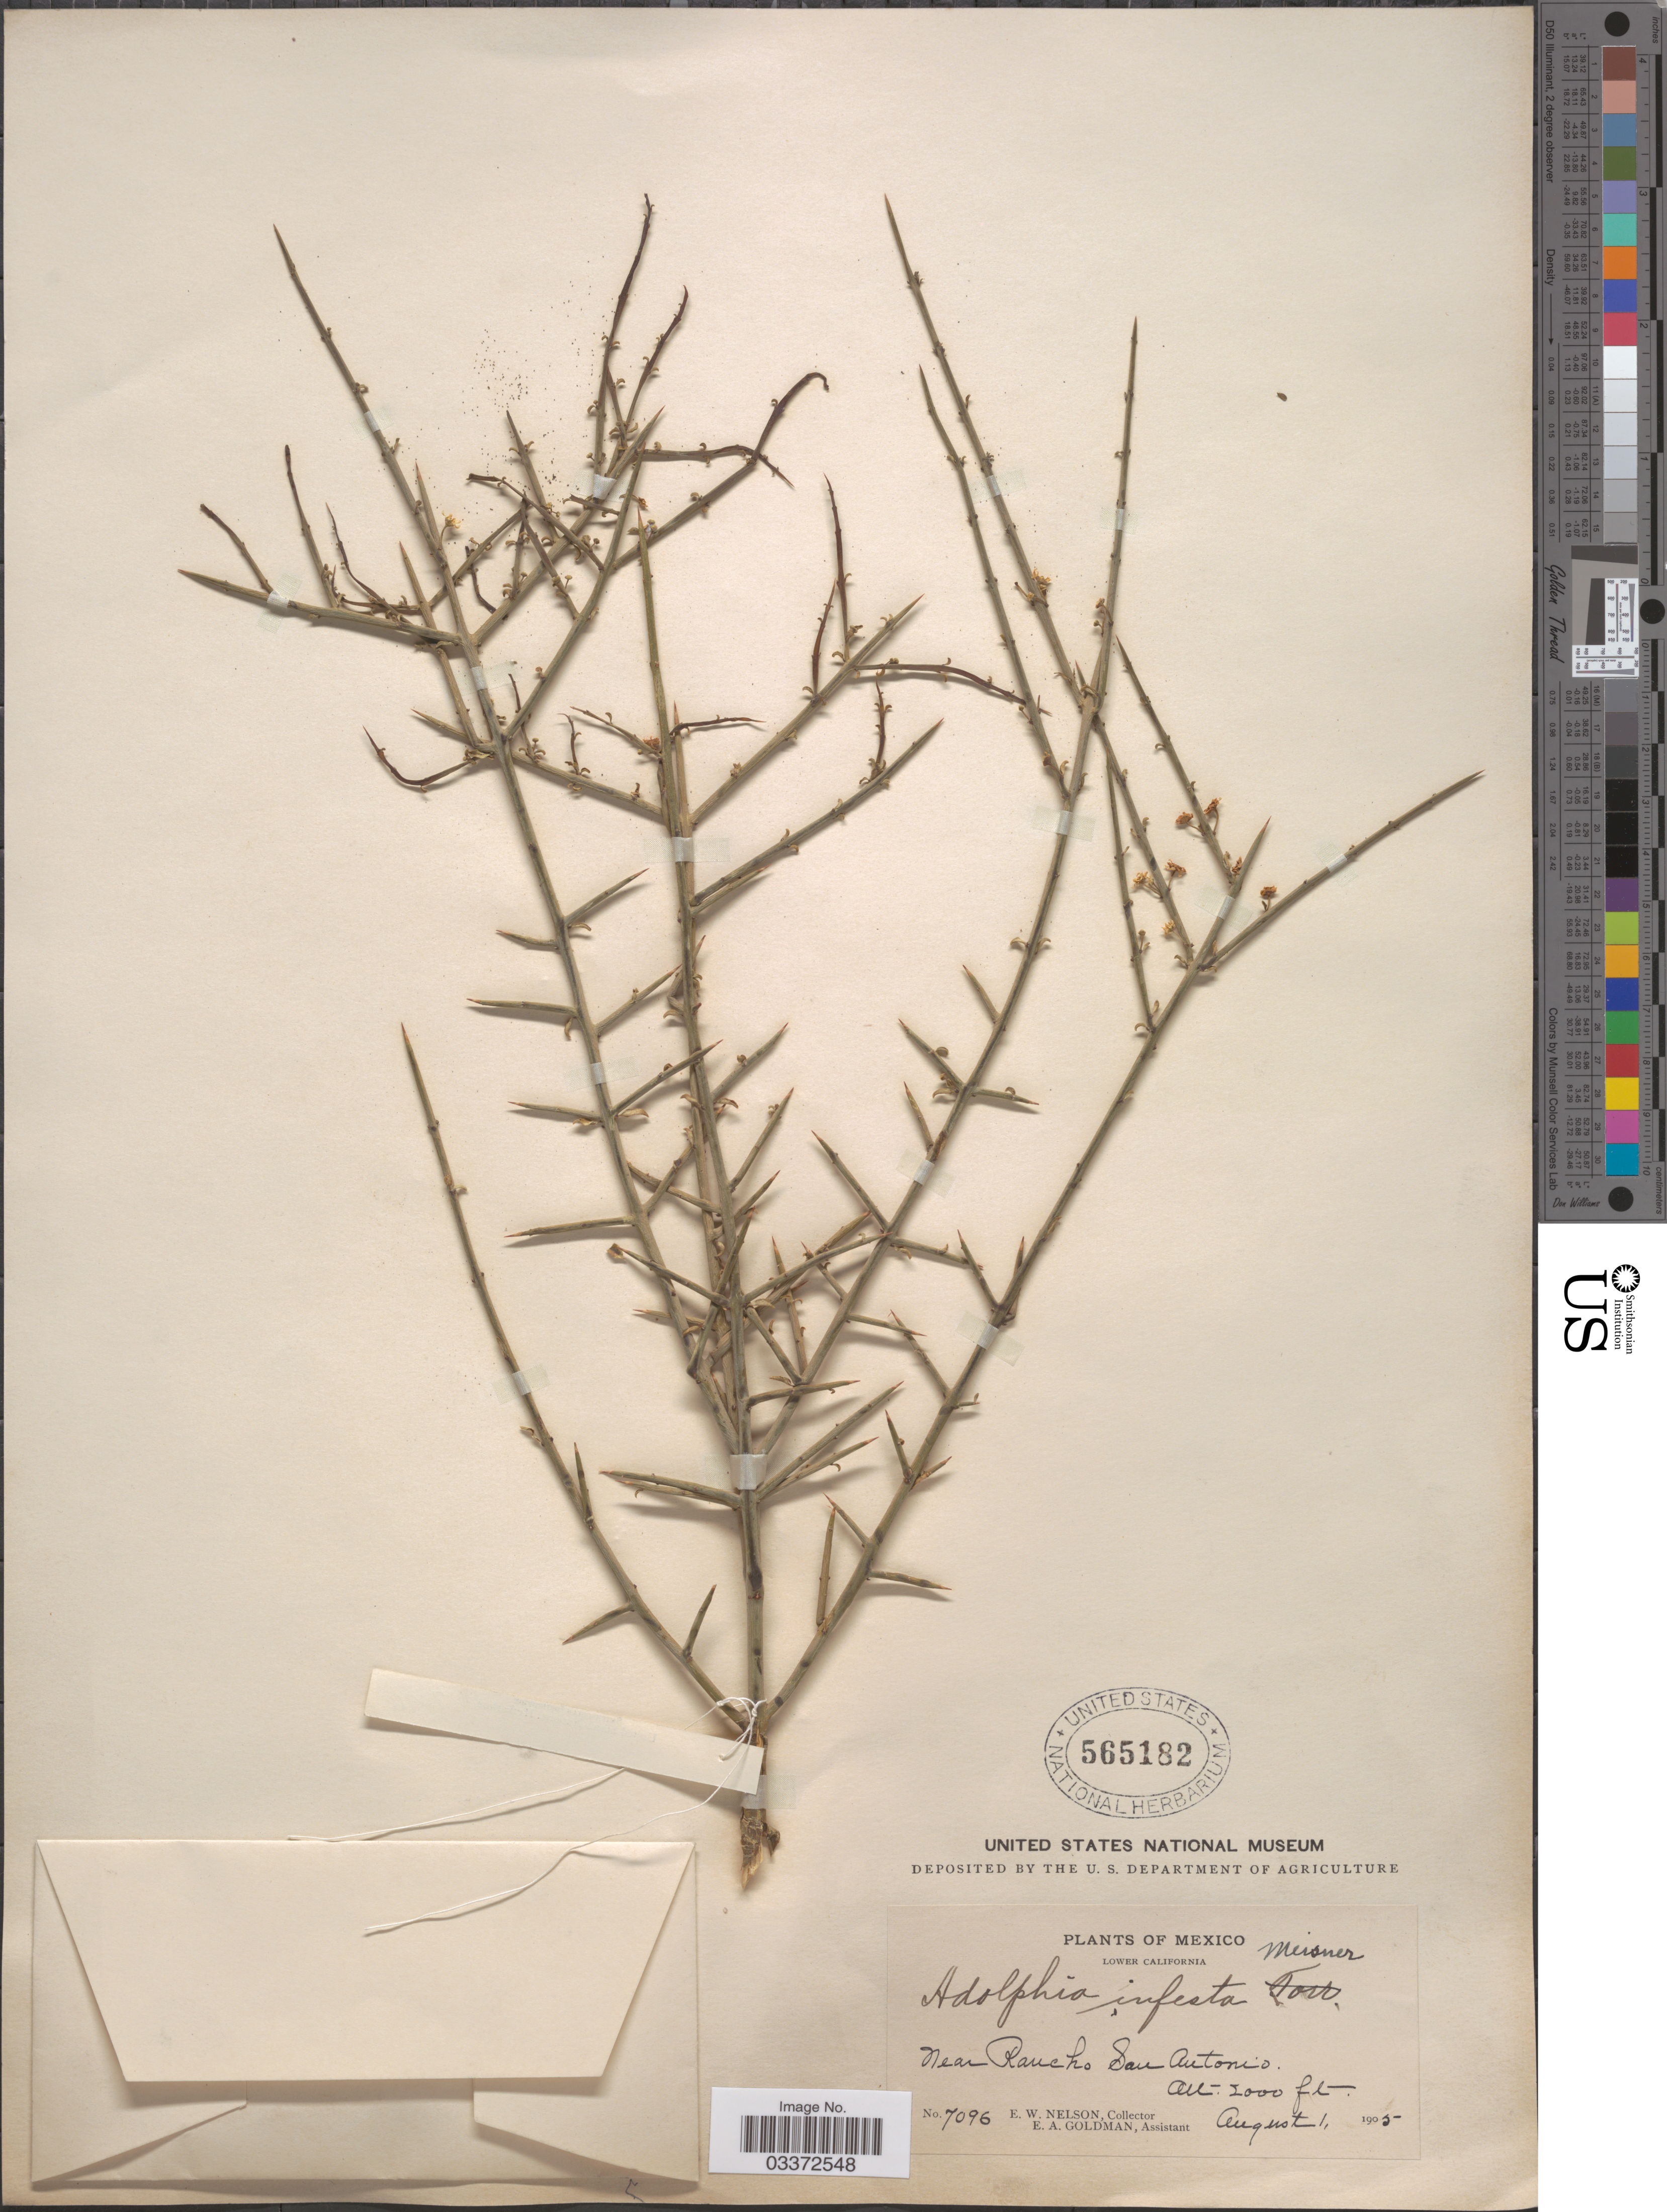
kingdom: Plantae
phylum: Tracheophyta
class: Magnoliopsida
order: Rosales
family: Rhamnaceae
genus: Adolphia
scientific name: Adolphia infesta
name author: (Kunth) Meisn.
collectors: E. W. Nelson & E. A. Goldman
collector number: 7096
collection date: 1905-08-01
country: Mexico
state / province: Baja California Sur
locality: Lower California. Near Rancho San Antonio.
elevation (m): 610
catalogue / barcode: US 565182